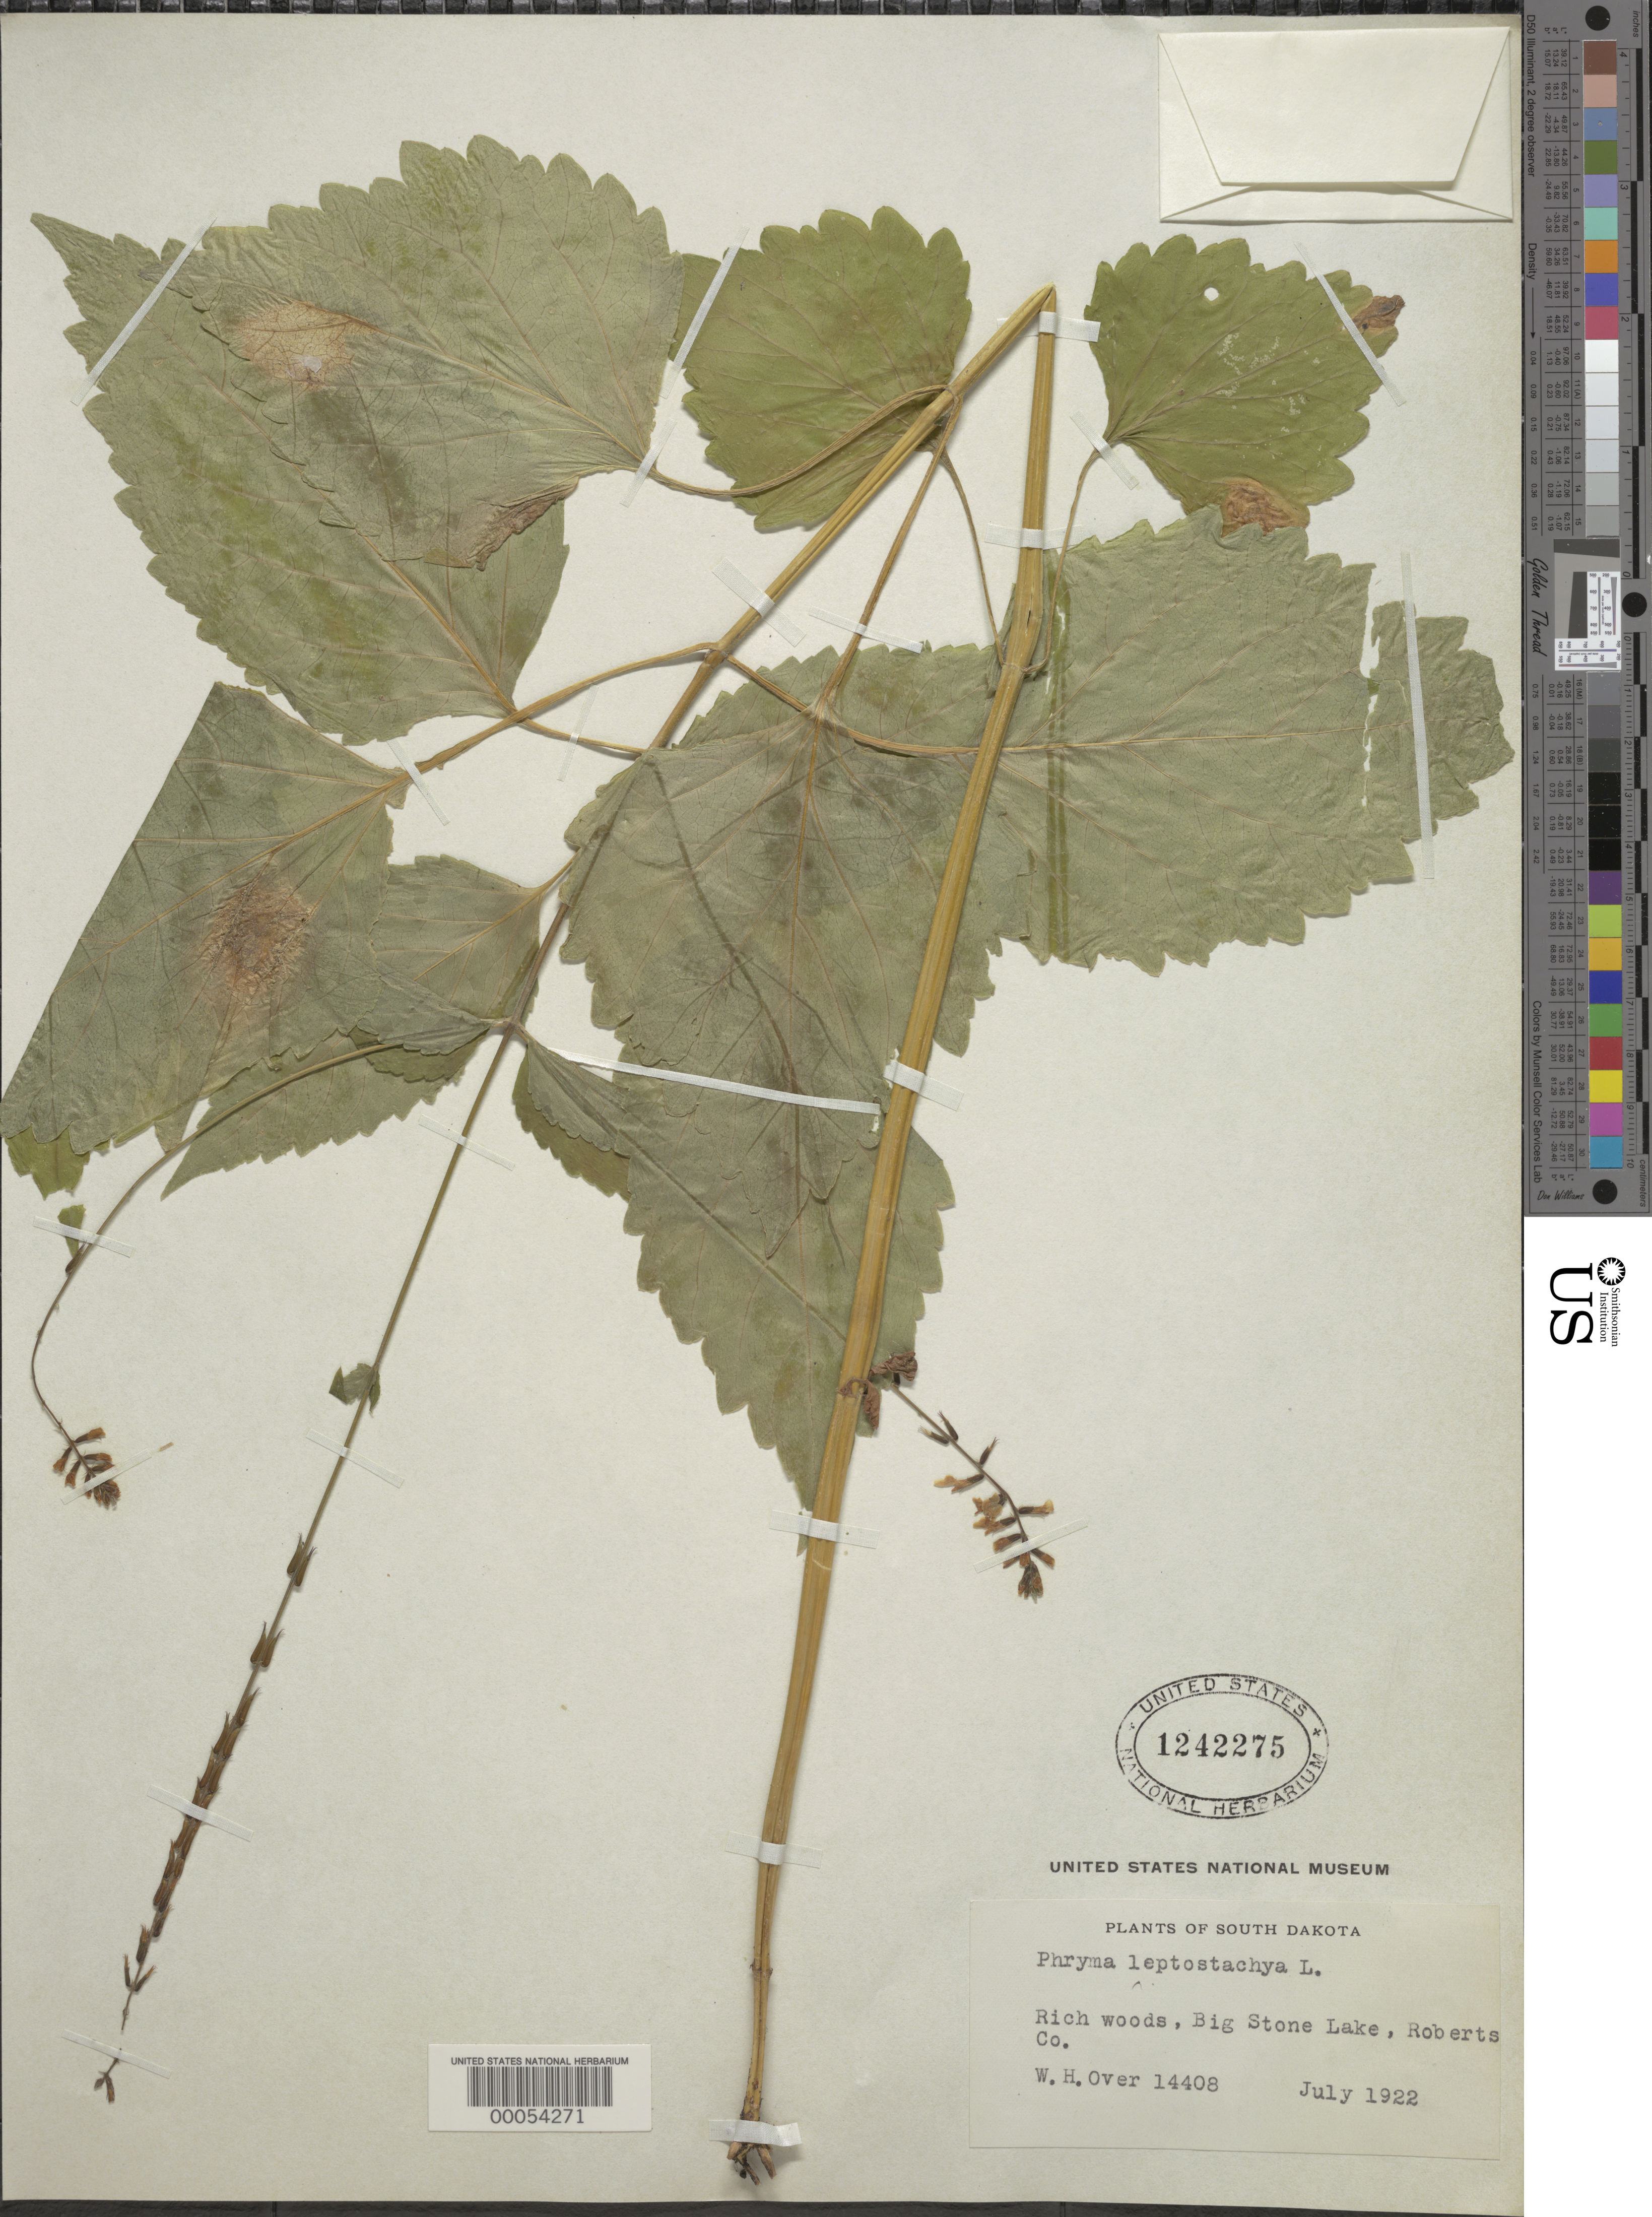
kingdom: Plantae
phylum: Tracheophyta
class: Magnoliopsida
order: Lamiales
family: Phrymaceae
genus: Phryma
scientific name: Phryma leptostachya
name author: L.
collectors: W. Over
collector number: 14408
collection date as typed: Jul 1922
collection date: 1922-07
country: United States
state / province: South Dakota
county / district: Roberts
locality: Big stone lake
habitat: In rich woods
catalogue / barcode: US 1242275